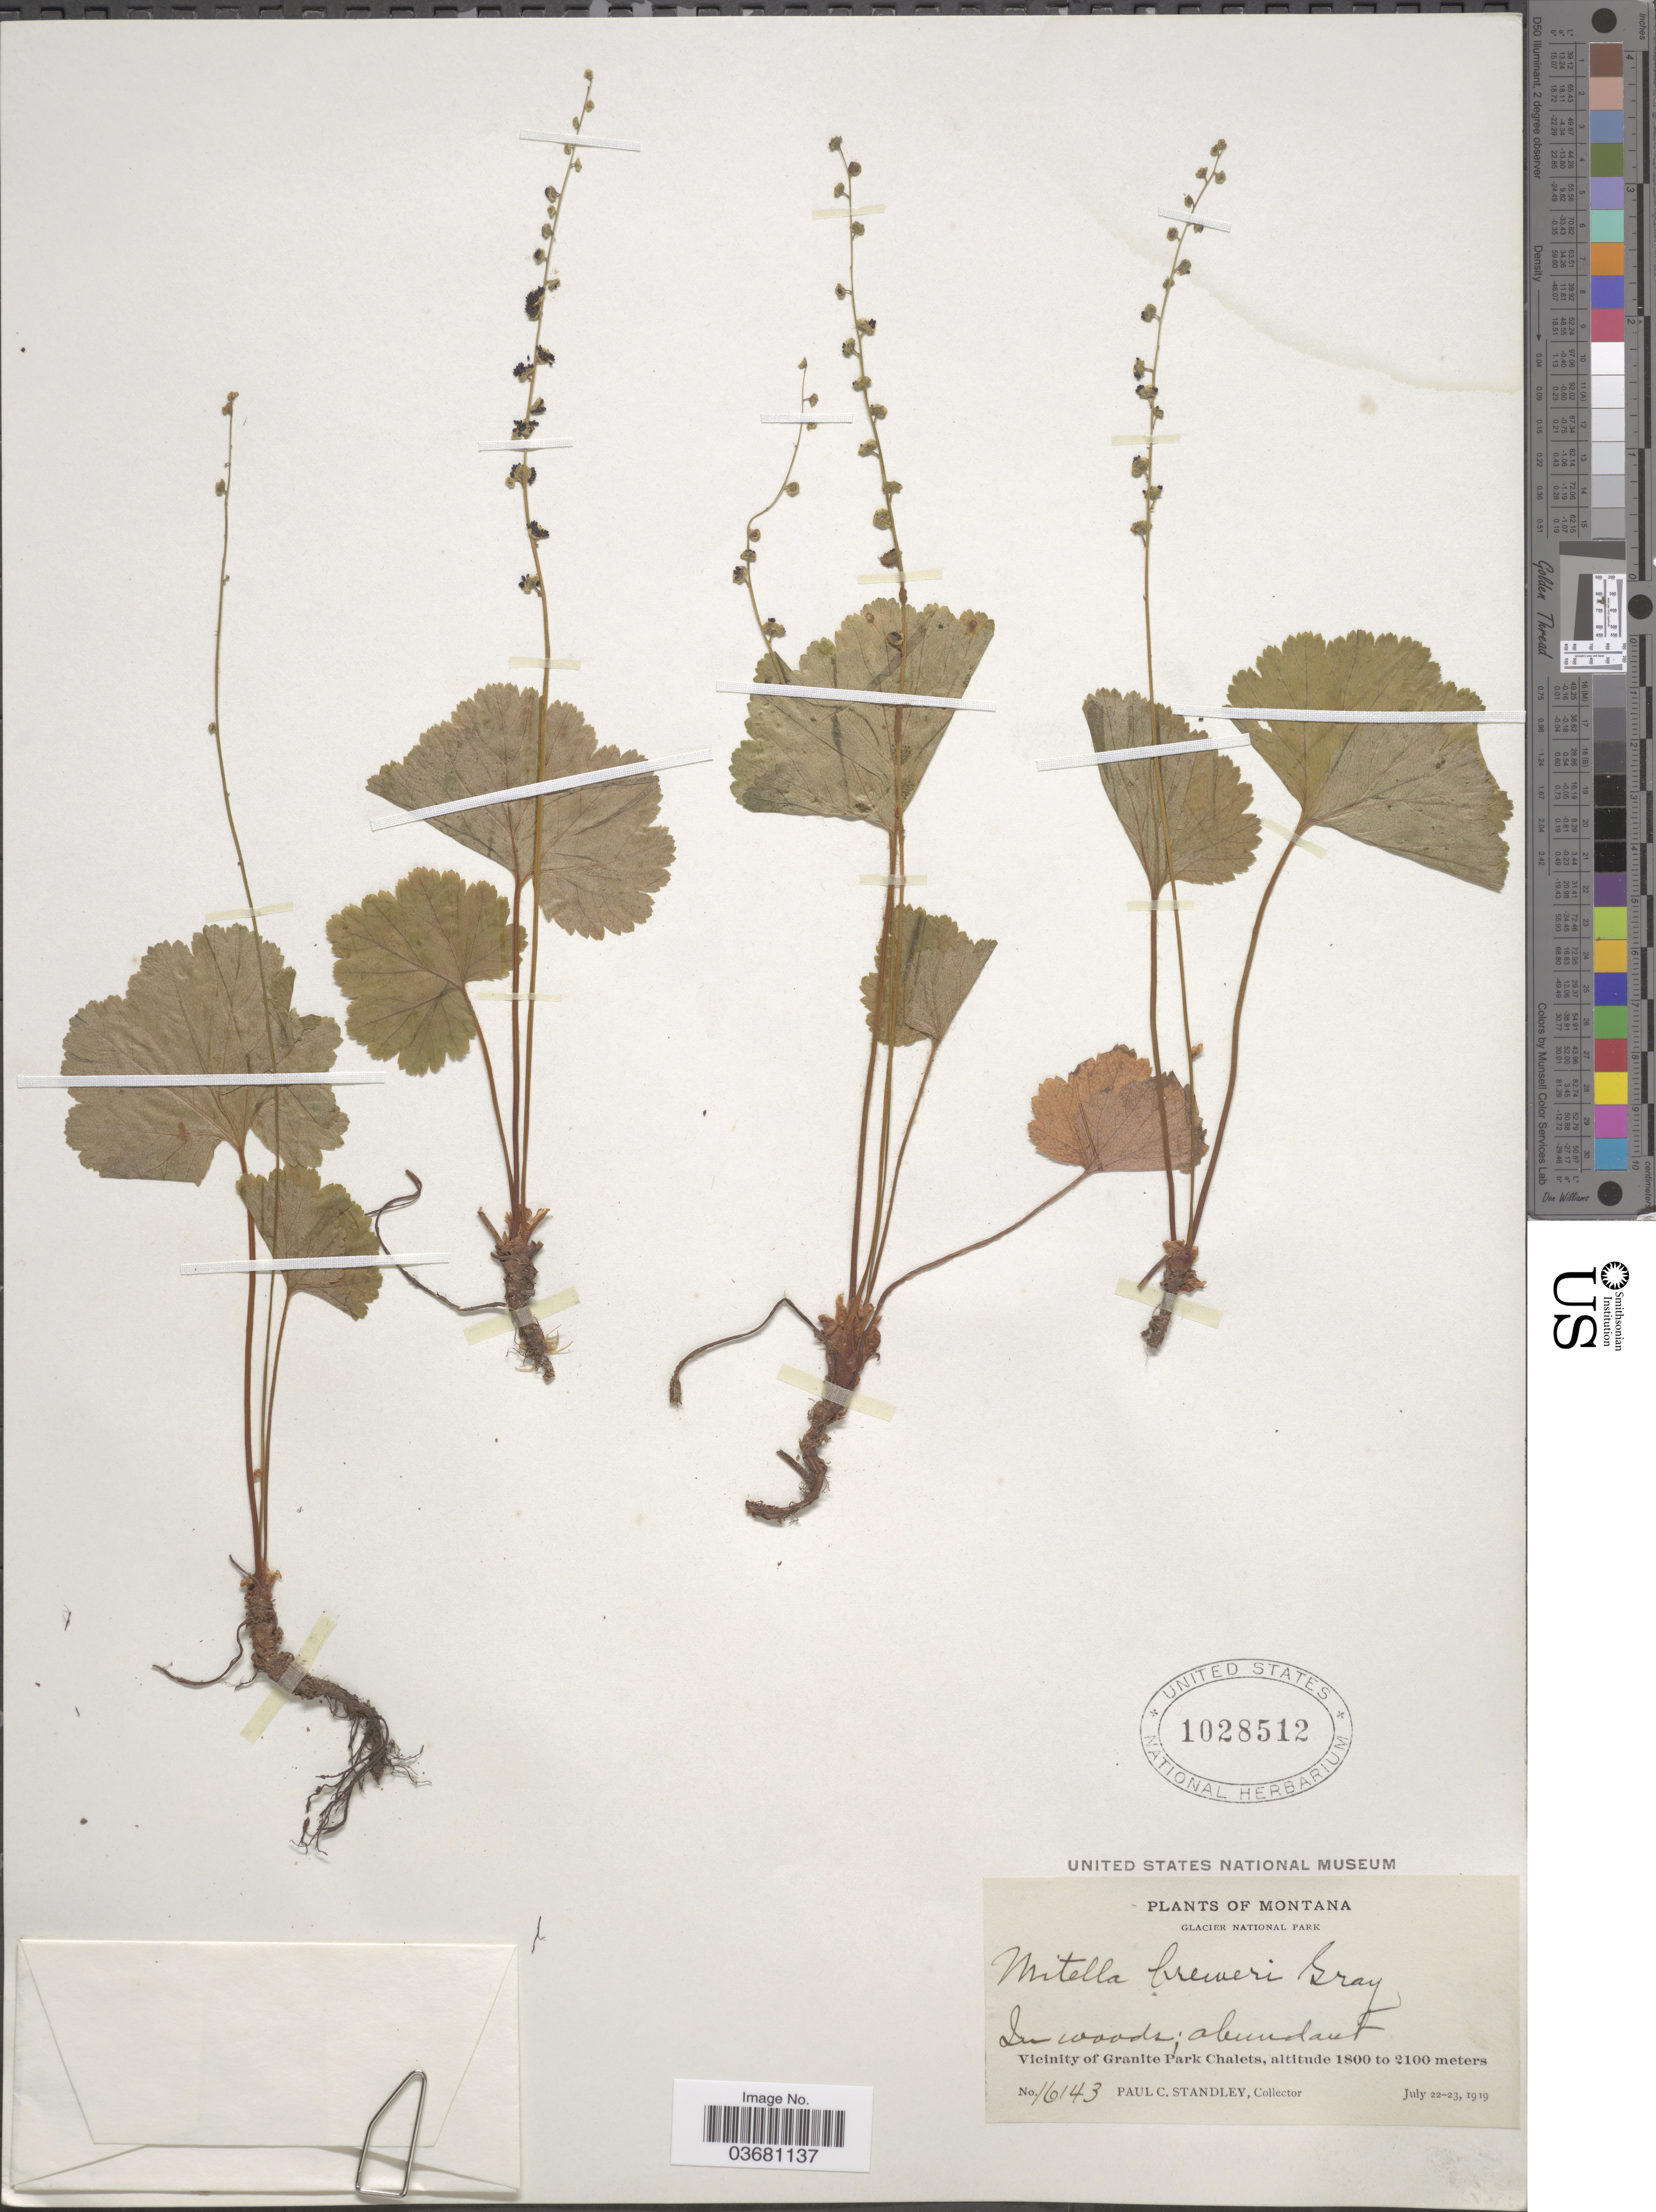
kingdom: Plantae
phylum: Tracheophyta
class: Magnoliopsida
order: Saxifragales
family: Saxifragaceae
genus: Mitella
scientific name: Mitella breweri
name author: A. Gray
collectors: P. C. Standley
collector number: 16143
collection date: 1919-07-22/1919-07-23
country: United States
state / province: Montana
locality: Glacier National Park. In woods. Vicinity of Granite Park Chalets.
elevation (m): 1800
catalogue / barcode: US 1028512